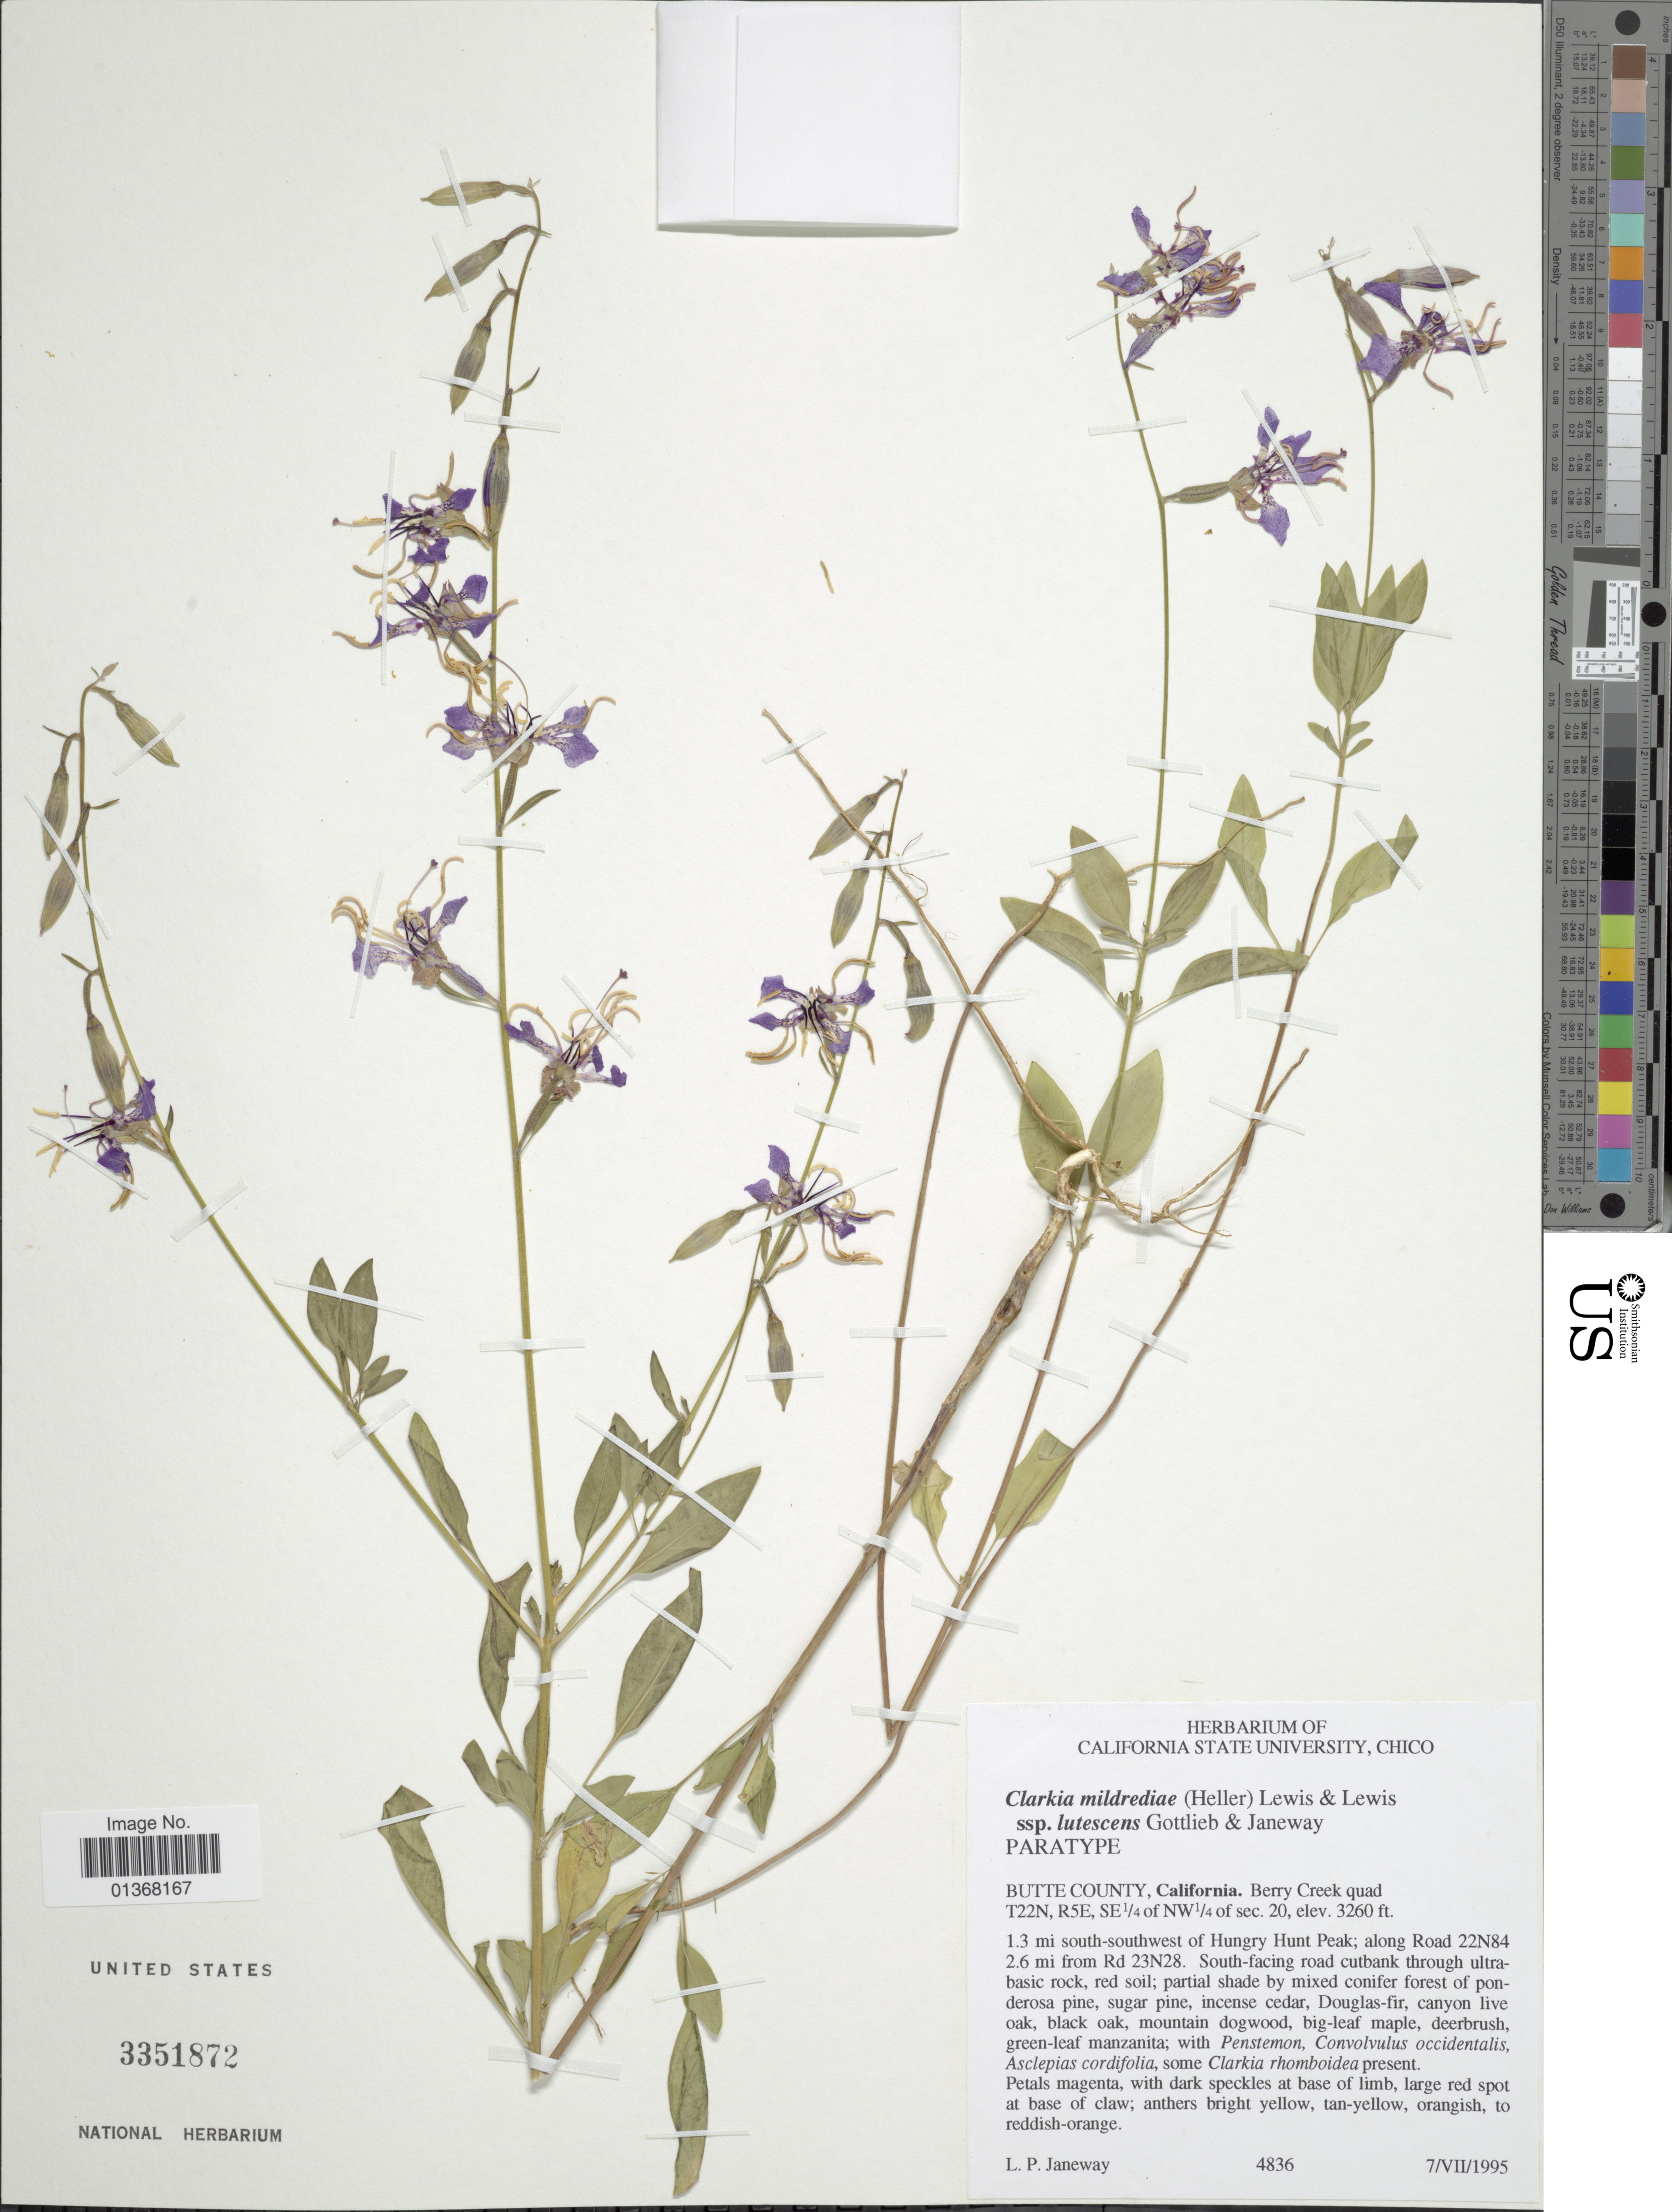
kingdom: Plantae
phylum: Tracheophyta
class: Magnoliopsida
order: Myrtales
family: Onagraceae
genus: Clarkia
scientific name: Clarkia mildrediae subsp. lutescens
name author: (A. Heller) Gottlieb & Janeway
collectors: L. P. Janeway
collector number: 4836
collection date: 1995-07-07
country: United States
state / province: California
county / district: Butte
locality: Butte County. Berry Creek quad T22N, R5E, SE¼ of NW¼ of sec. 20, 1.3 mi south-southwest of Hungry Hunt Peak; along Road 22N84 2.6 mi from Rd 23N28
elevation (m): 994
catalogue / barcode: US 3351872